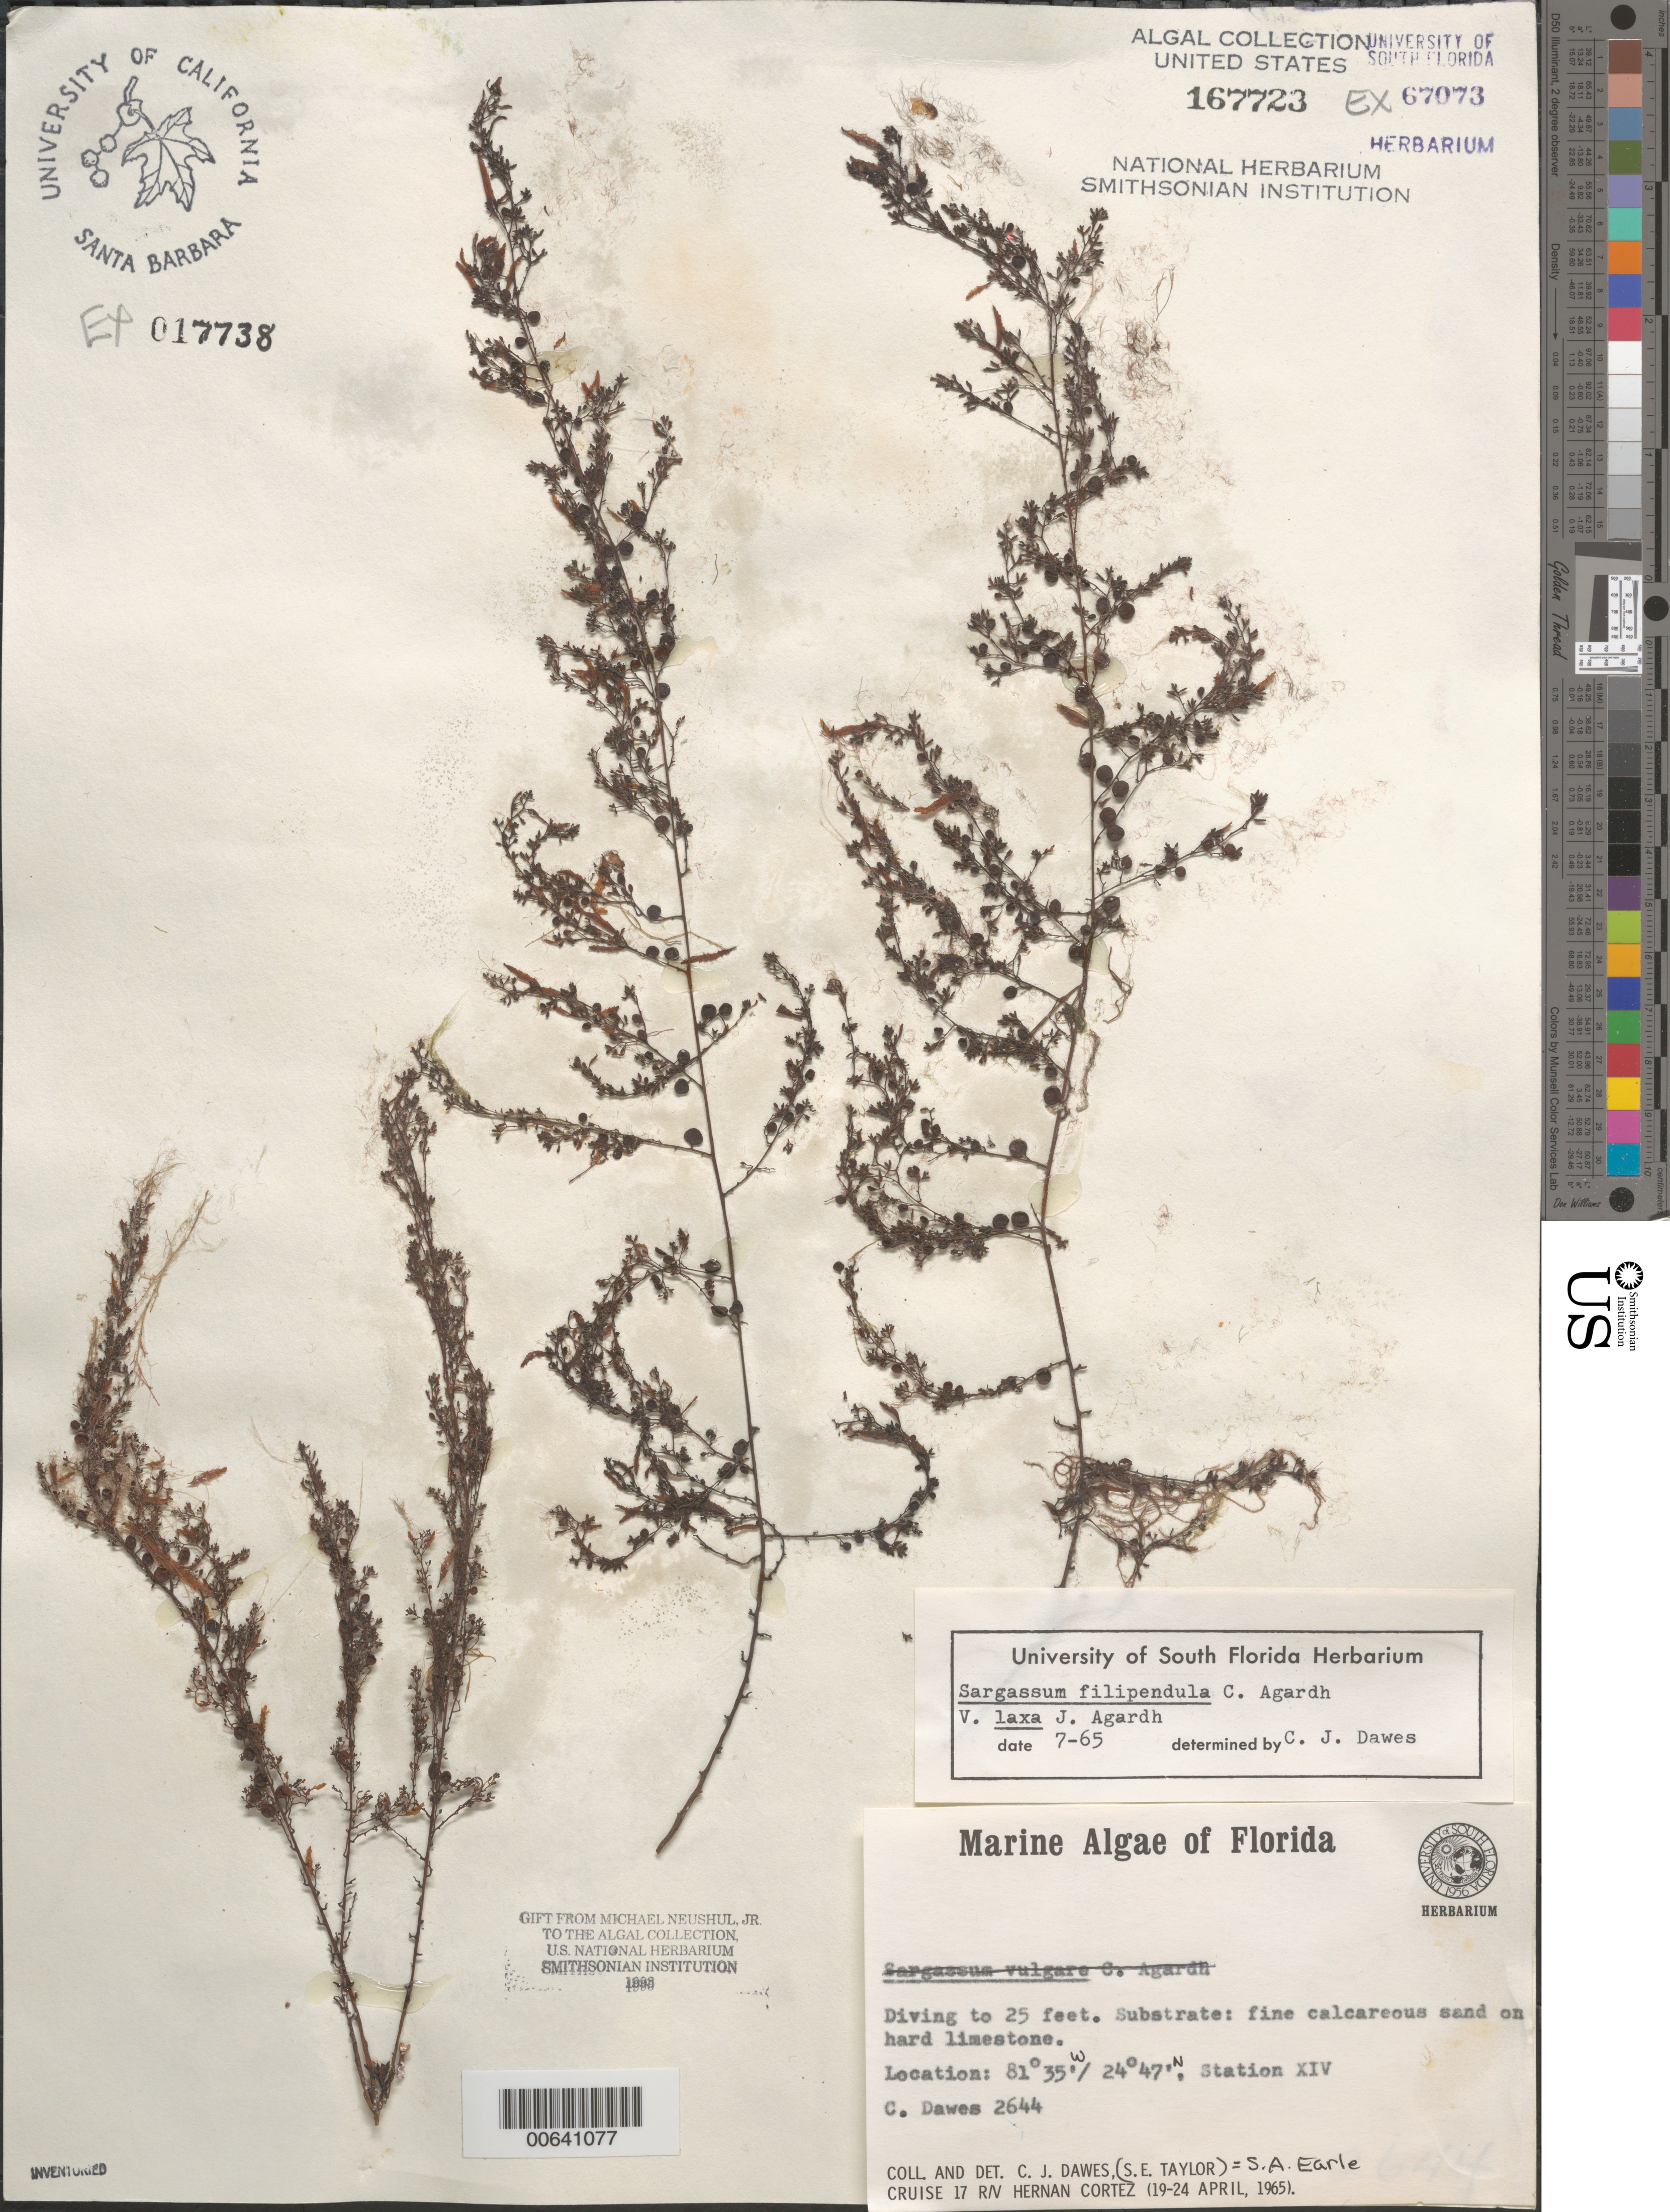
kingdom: Chromista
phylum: Ochrophyta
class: Phaeophyceae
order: Fucales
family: Sargassaceae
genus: Sargassum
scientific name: Sargassum filipendula var. laxa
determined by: Dawes, C. J.; Earle, S. A.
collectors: C. Dawes & S. A. Earle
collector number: CJD 2644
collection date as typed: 19 Apr 1965 to 24 Apr 1965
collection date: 1965-04-19/1965-04-24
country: United States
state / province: Florida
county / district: Monroe County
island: Florida Keys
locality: Eastern Florida Keys area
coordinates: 24 47' N, 81 35' W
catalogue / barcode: US 167723